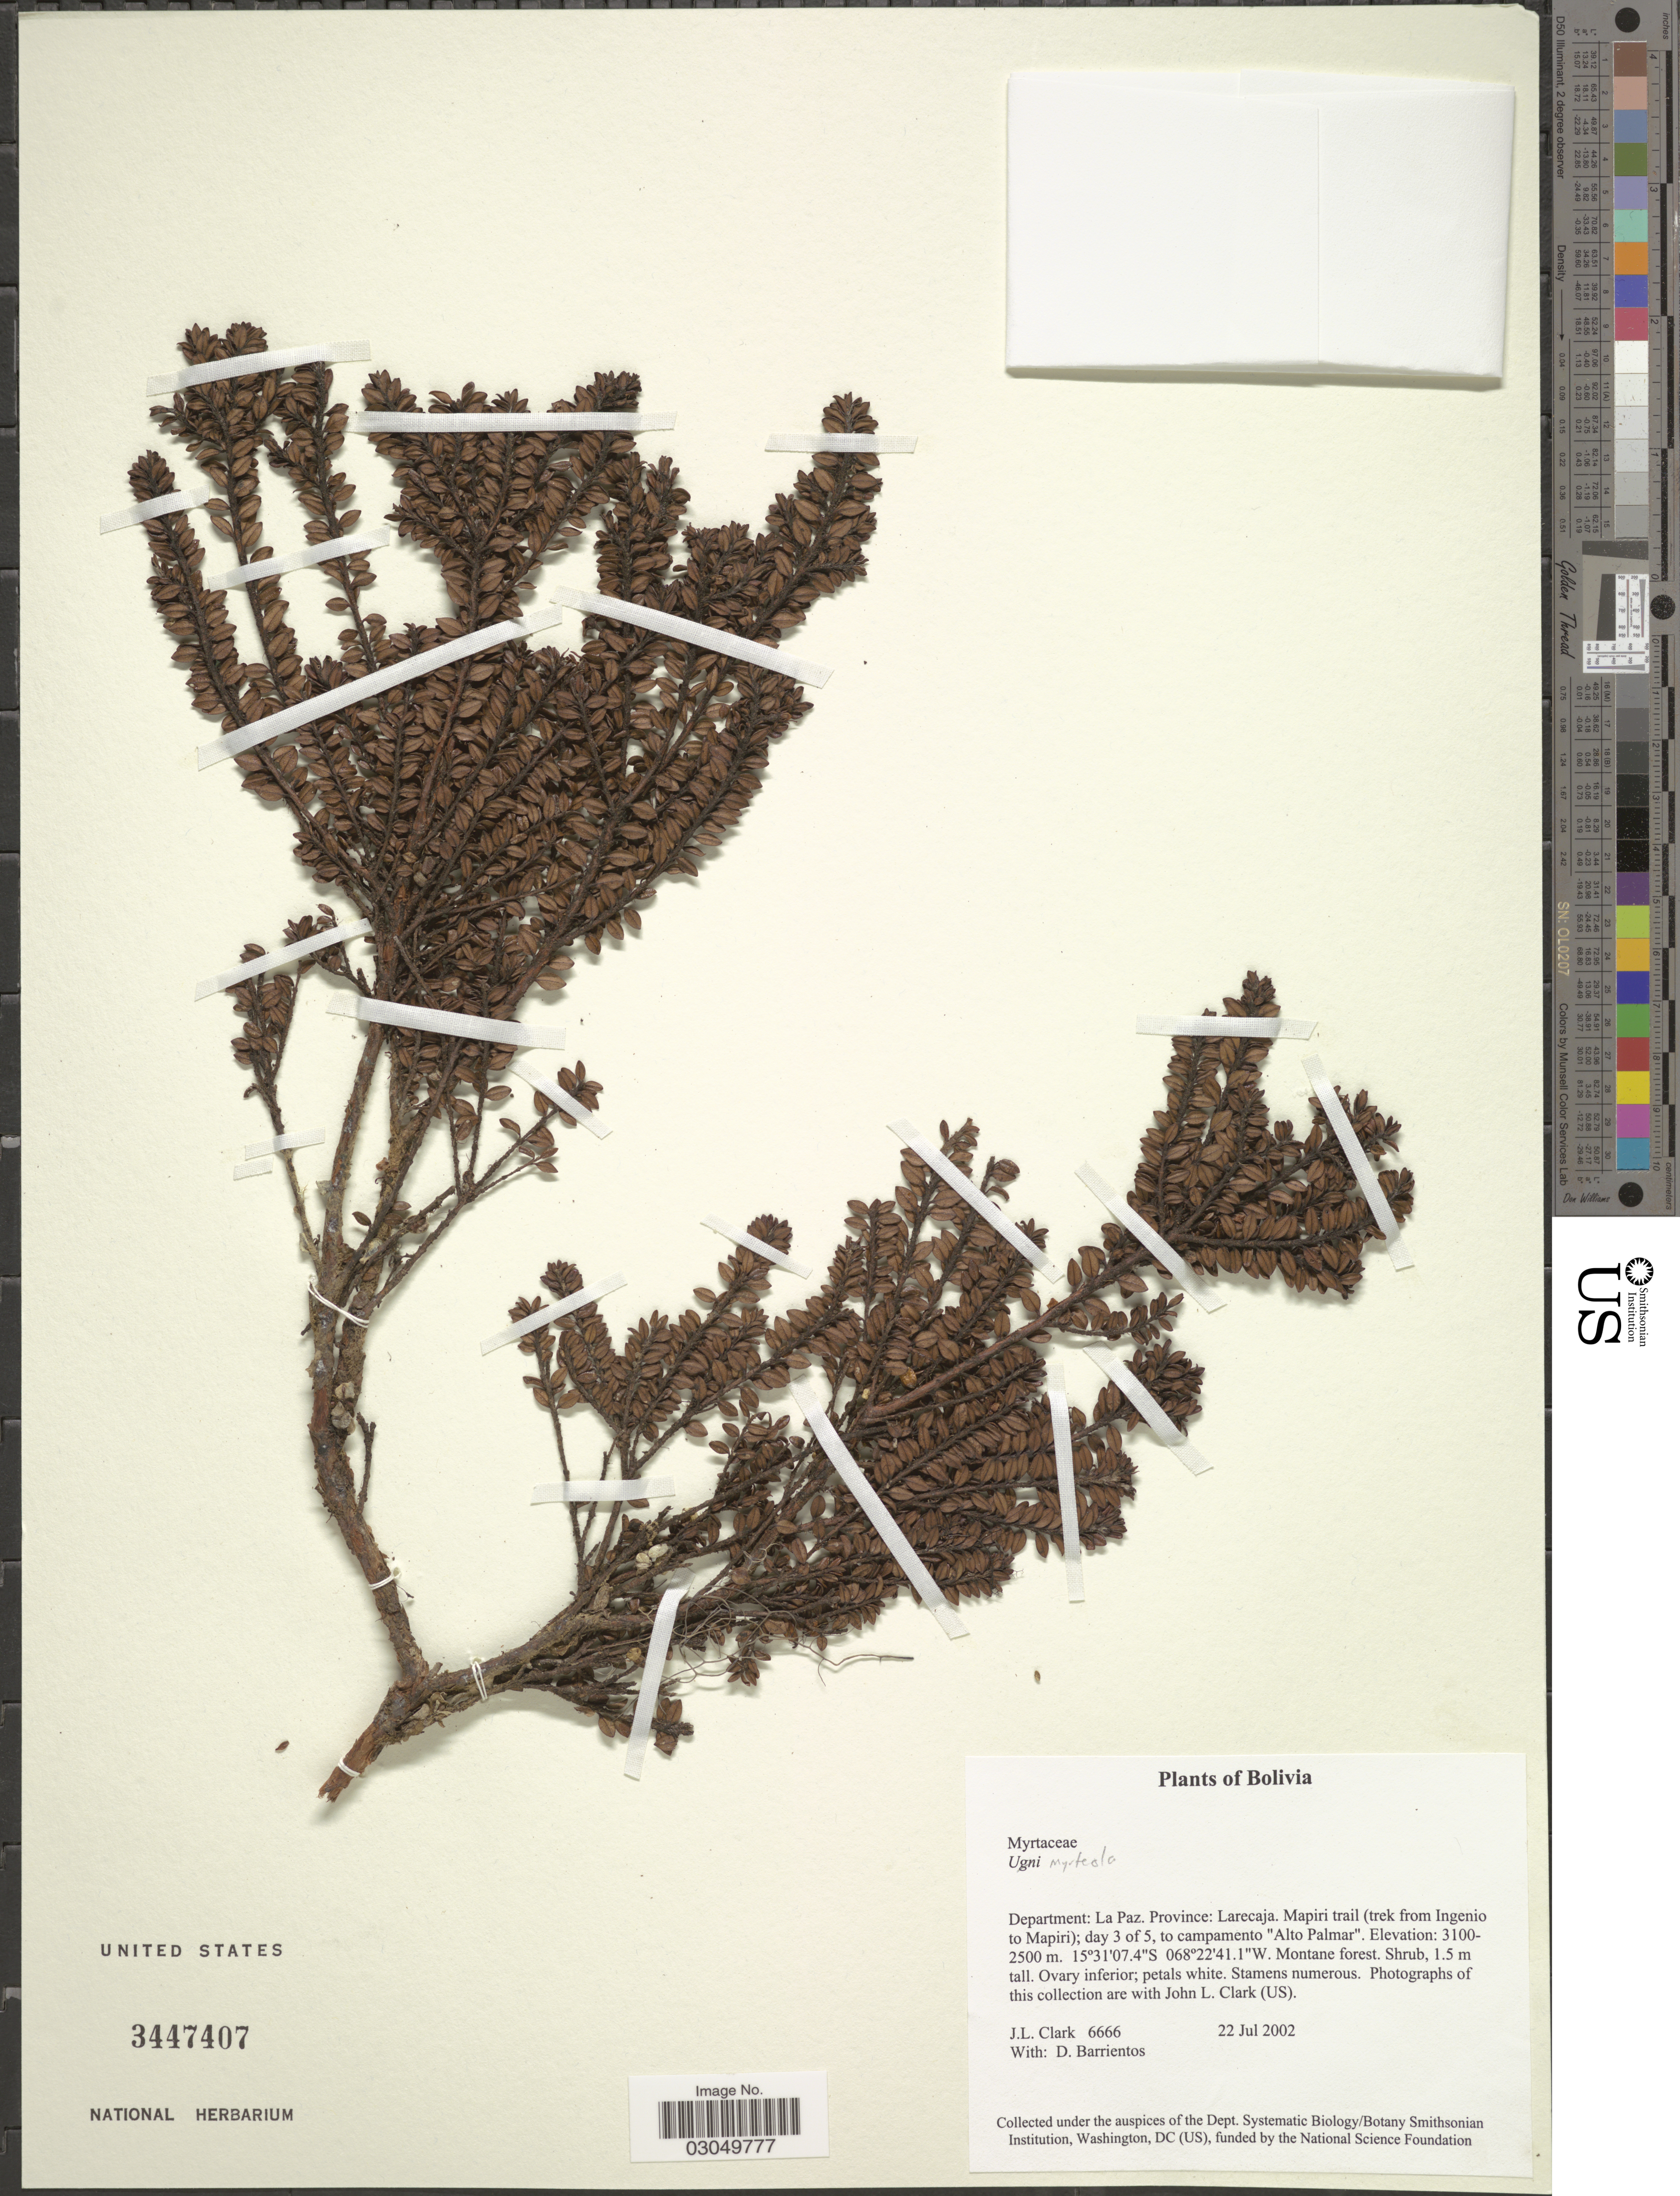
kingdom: Plantae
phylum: Tracheophyta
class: Magnoliopsida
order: Myrtales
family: Myrtaceae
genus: Myrteola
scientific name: Myrteola nummularia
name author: (Lam.) O. Berg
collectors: J. L. Clark & D. Barrientos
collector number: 6666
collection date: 2002-07-22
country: Bolivia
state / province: La Paz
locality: Department: La Paz. Province: Larecaja. Mapiri trail (trek from Ingenio to Mapiri), to campamento "Alto Palmar".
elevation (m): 2500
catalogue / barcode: US 3447407